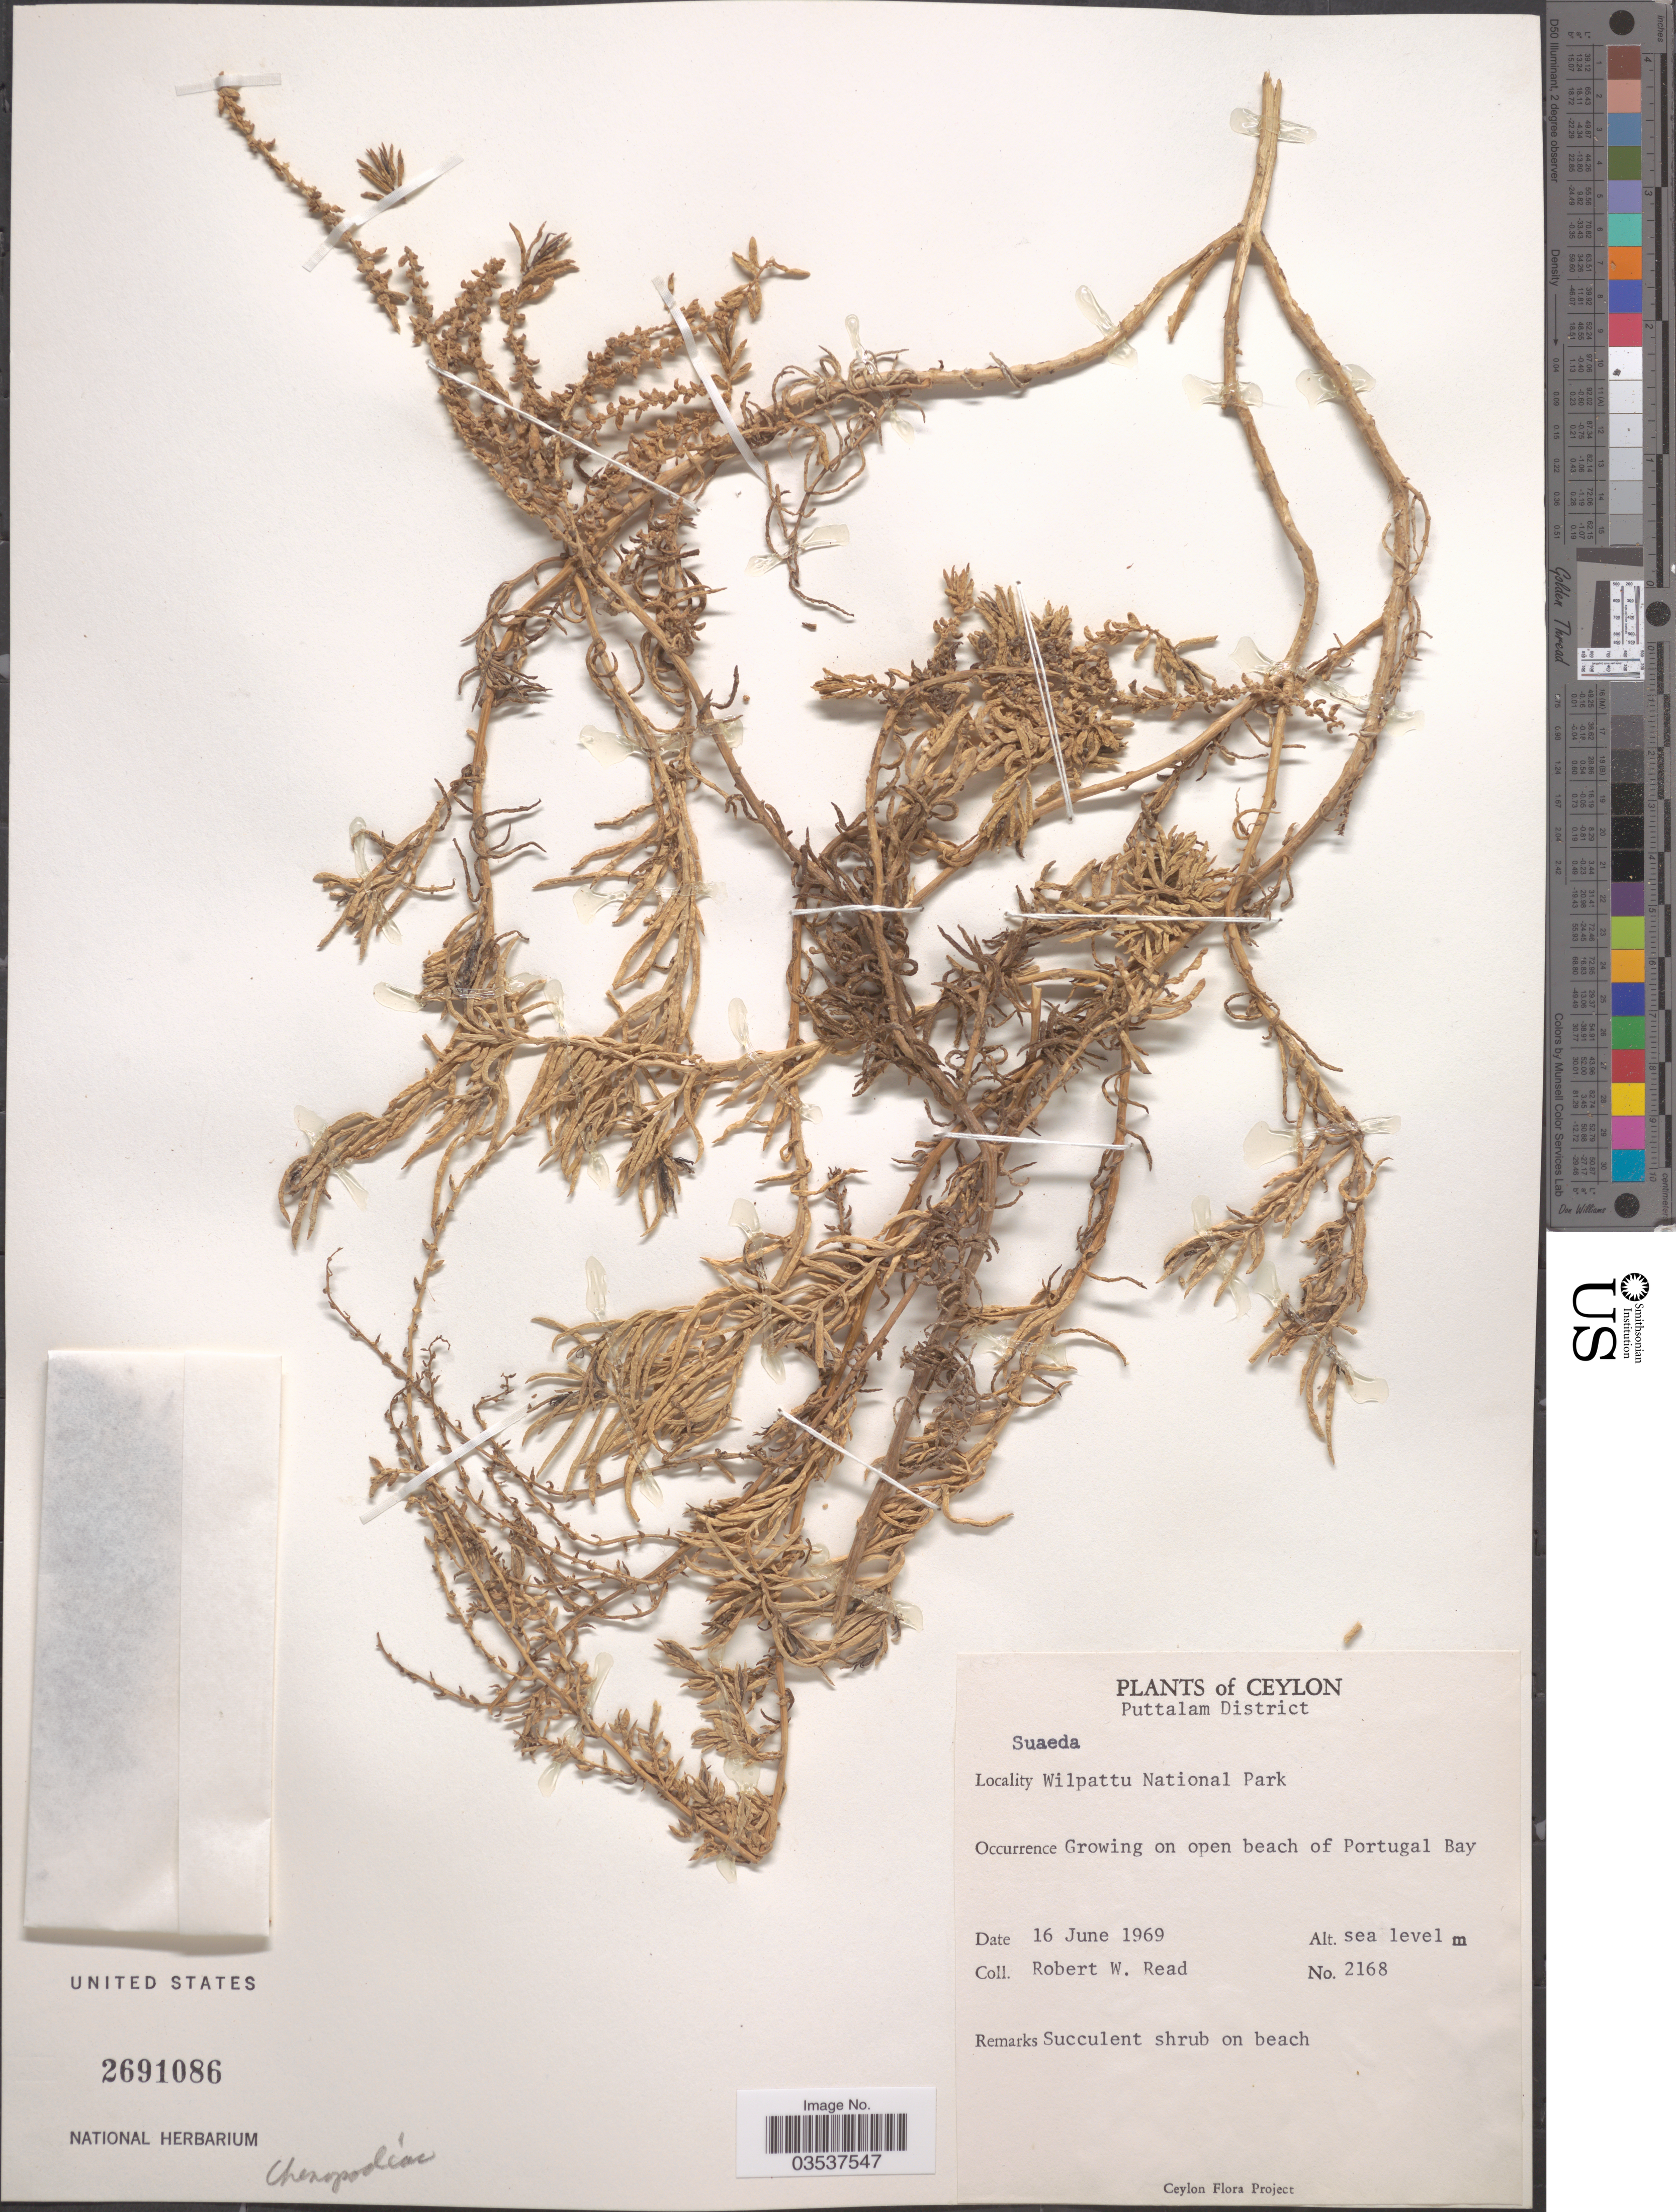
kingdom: Plantae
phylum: Tracheophyta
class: Magnoliopsida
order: Caryophyllales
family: Amaranthaceae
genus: Suaeda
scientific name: Suaeda sp.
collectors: R. W. Read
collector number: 2168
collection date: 1969-06-16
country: Sri Lanka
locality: Ceylon. Puttalam District. Wilpattu National Park. Growing on open beach of Portugal Bay.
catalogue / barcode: US 2691086